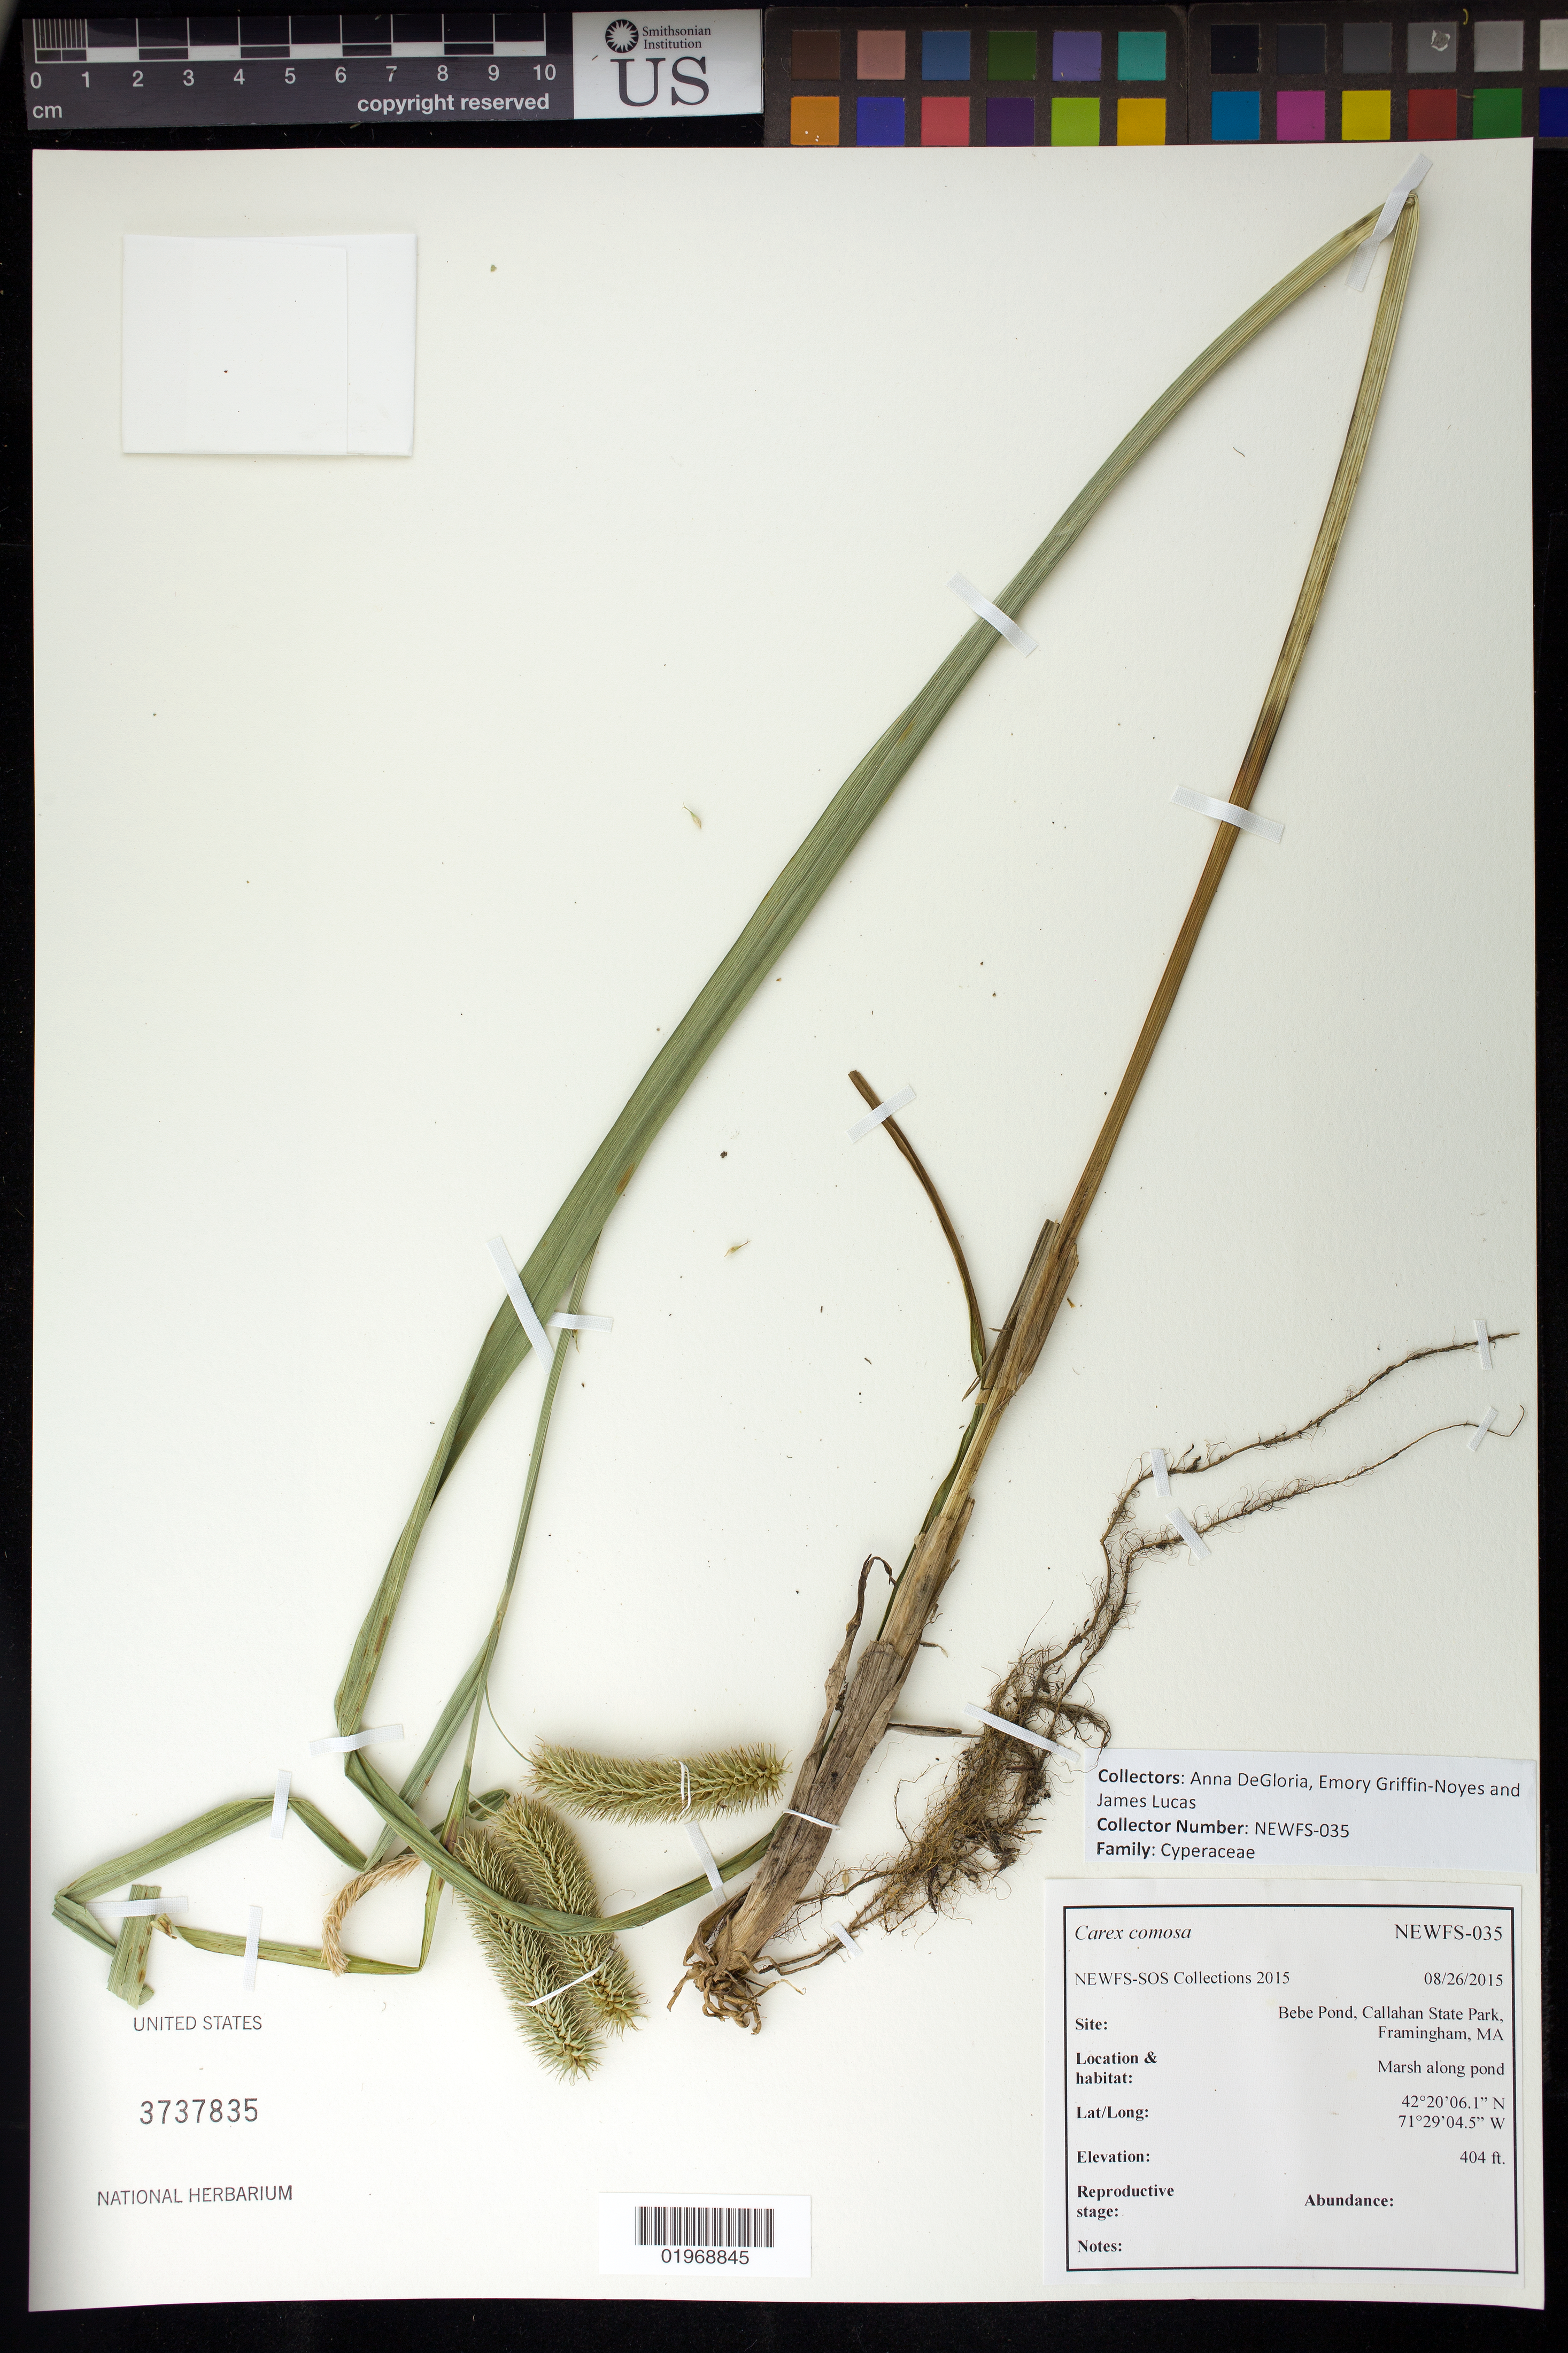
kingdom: Plantae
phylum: Tracheophyta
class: Liliopsida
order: Poales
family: Cyperaceae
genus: Carex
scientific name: Carex comosa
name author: Boott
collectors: A. DeGloria, E. Griffin-Noyes & J. Lucas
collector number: NEWFS-035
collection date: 2015-08-26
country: United States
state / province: Massachusetts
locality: Bebe Pond, Callahan State Park, Framingham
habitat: Marsh along pondDeGloria, aug 2015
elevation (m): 123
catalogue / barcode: US 3737835